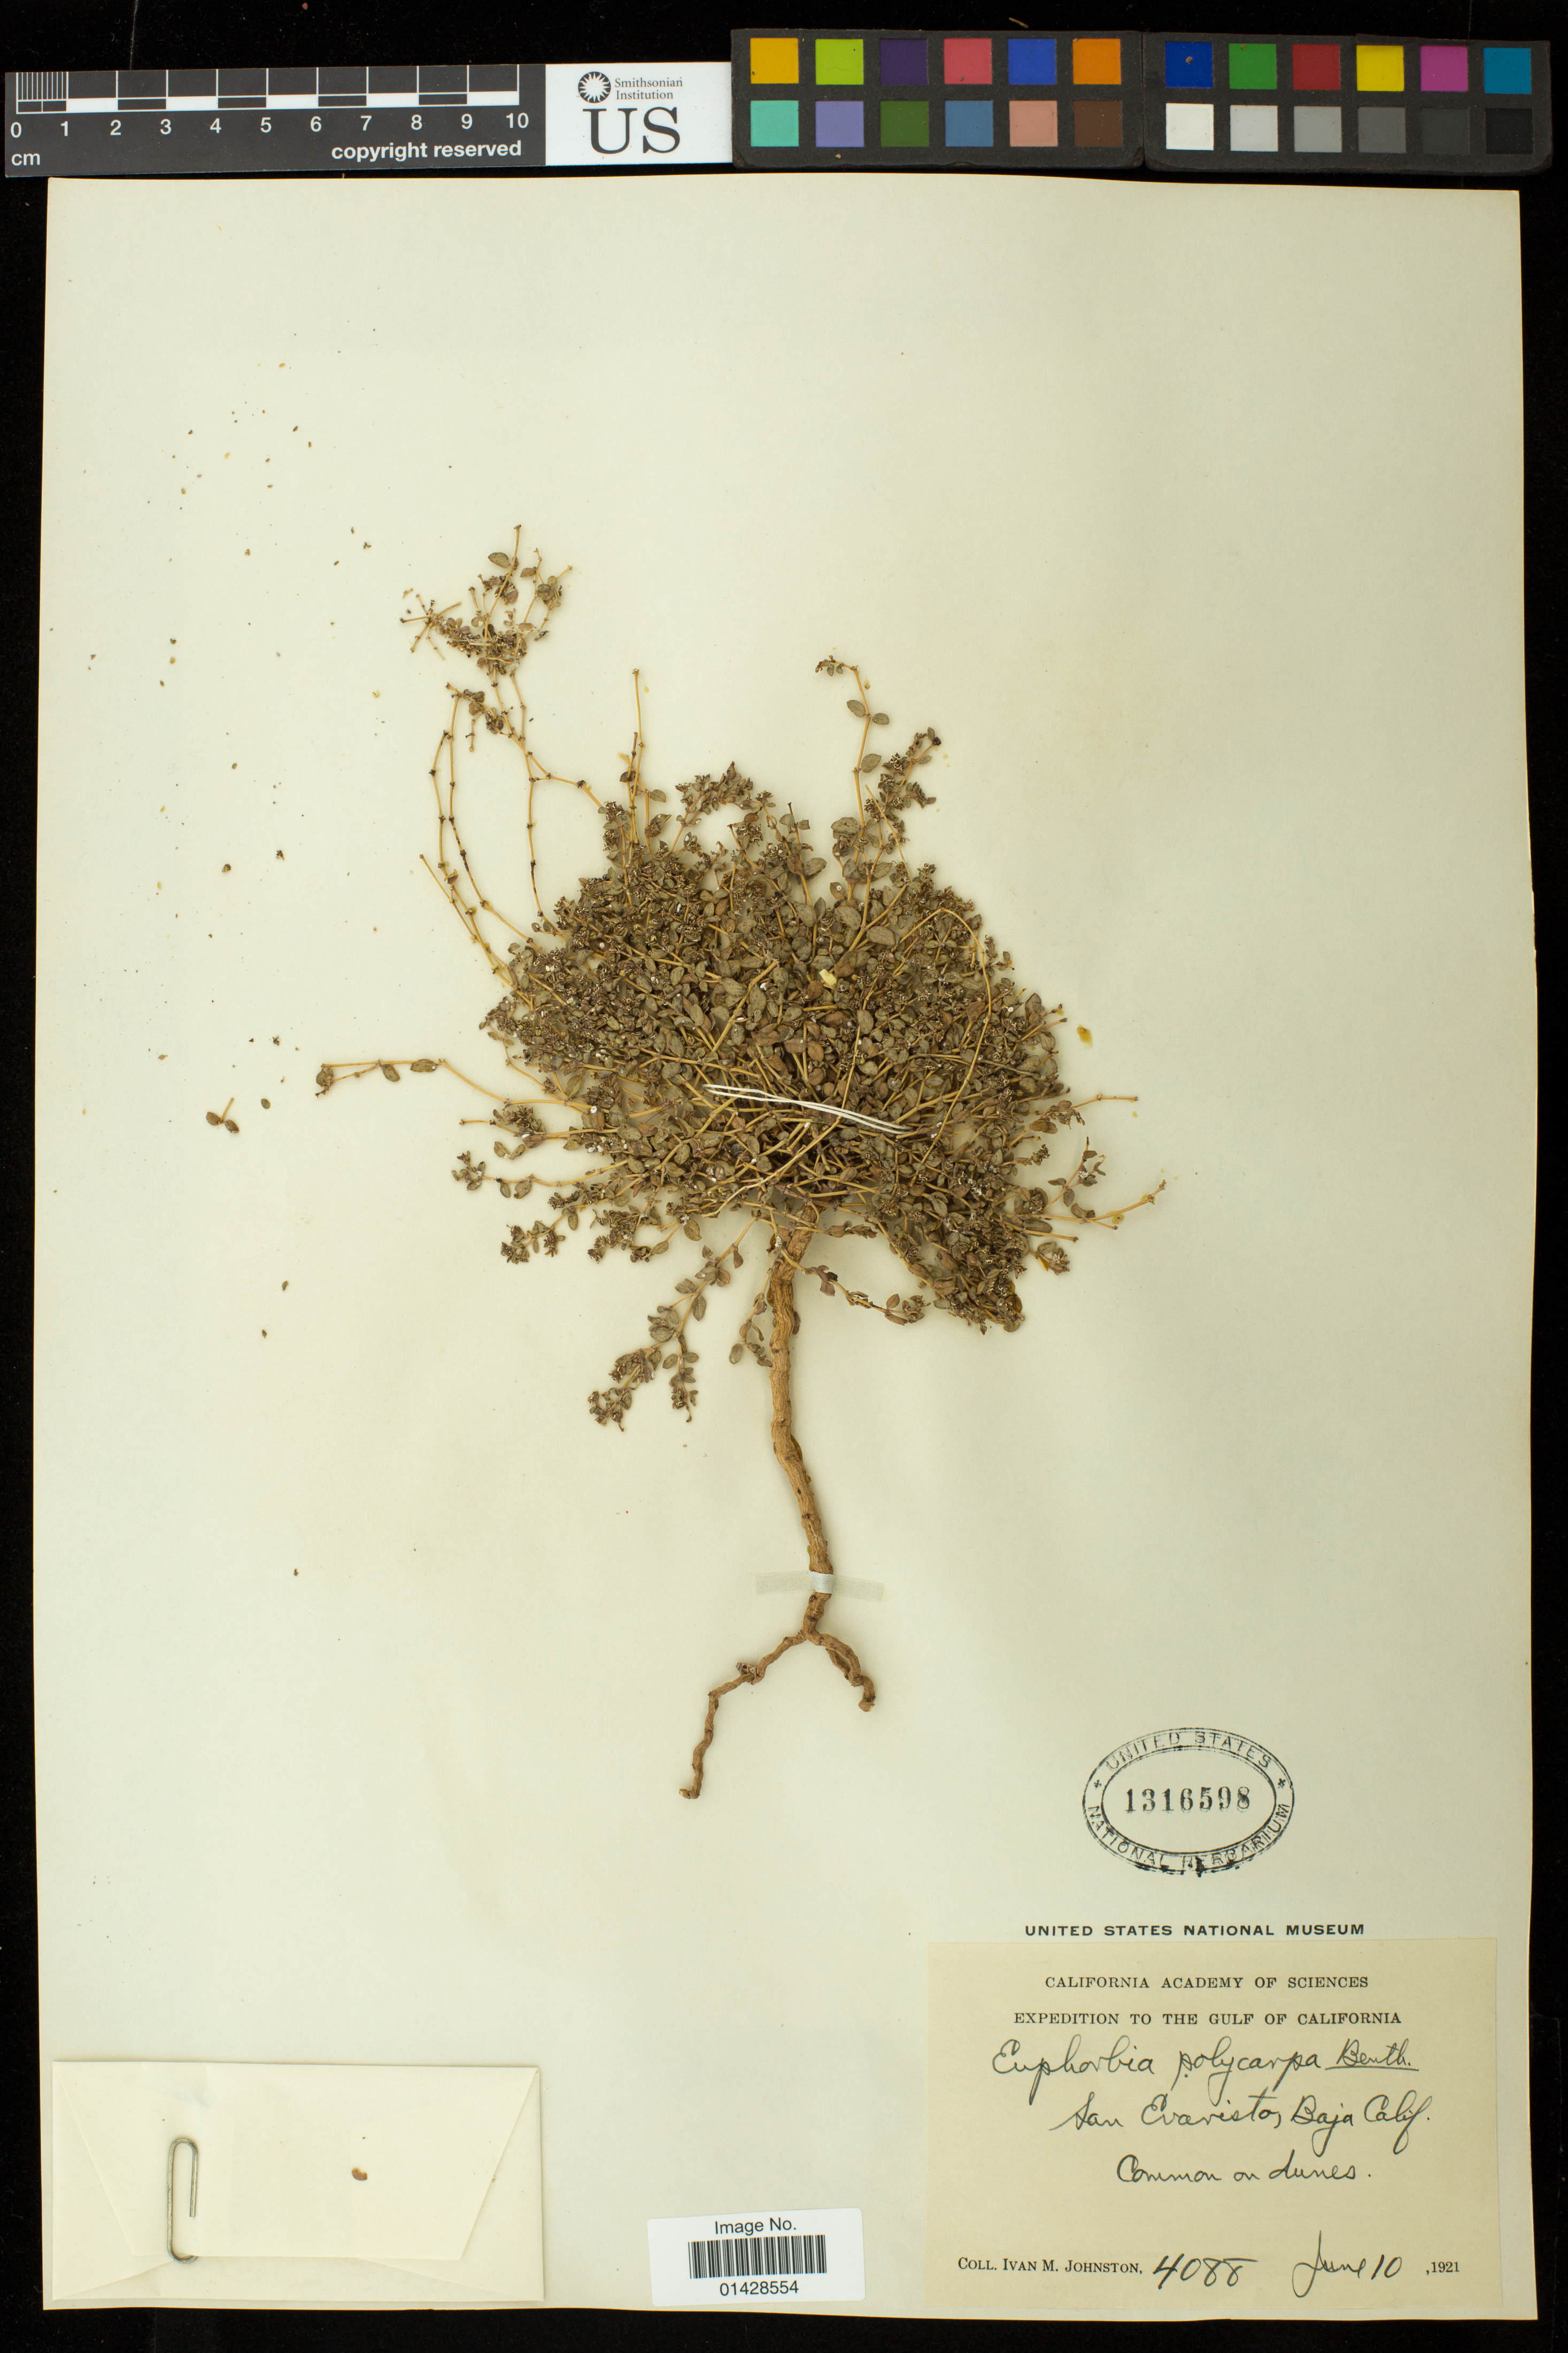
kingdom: Plantae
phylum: Tracheophyta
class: Magnoliopsida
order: Malpighiales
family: Euphorbiaceae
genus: Euphorbia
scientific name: Euphorbia polycarpa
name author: Benth.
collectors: I.M. Johnston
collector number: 4088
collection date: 1921-06-10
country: Mexico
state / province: Baja California Sur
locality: Gulf of California, San Evarista, Baja Calif.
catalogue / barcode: US 1316598